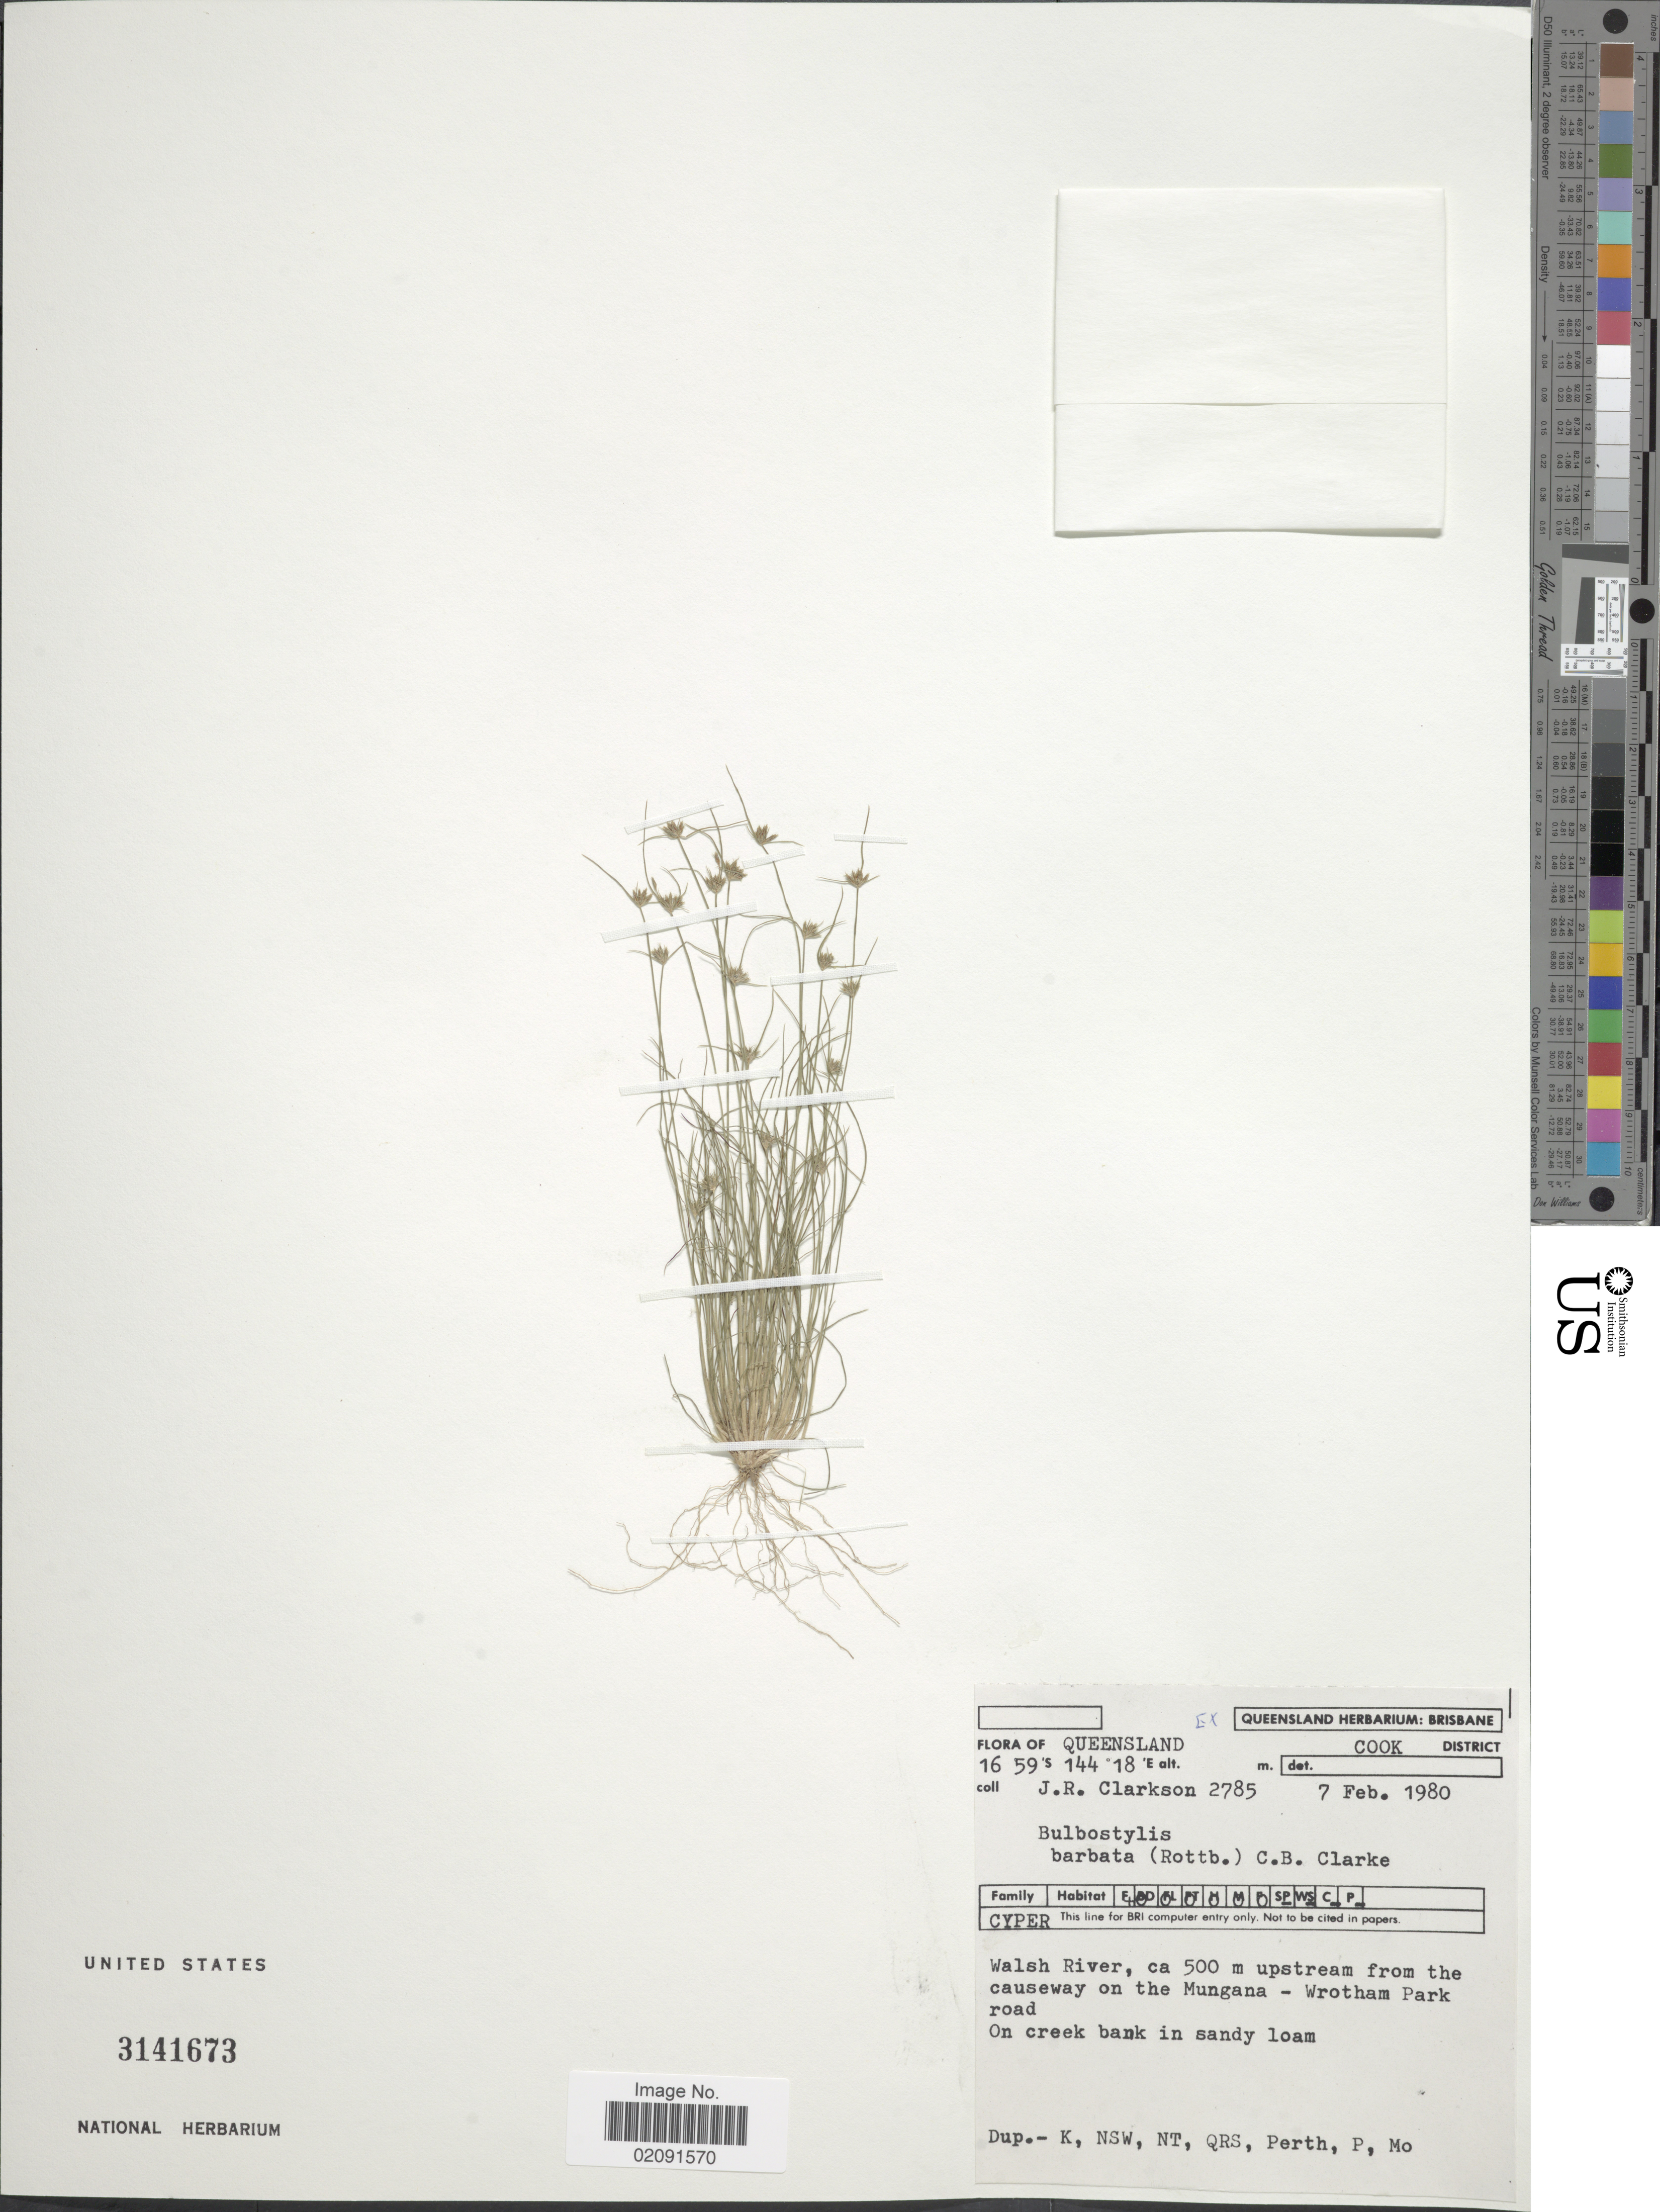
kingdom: Plantae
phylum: Tracheophyta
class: Liliopsida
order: Poales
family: Cyperaceae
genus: Bulbostylis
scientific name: Bulbostylis barbata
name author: (Rottb.) C.B. Clarke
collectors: J. Clarkson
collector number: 2785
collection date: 1980-02-07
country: Australia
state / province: Queensland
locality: Cook District, Walsh River, ca 500 m upstream from the causeway on the Mungana-Wrotham road, on creek bank in sandy loam.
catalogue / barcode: US 3141673